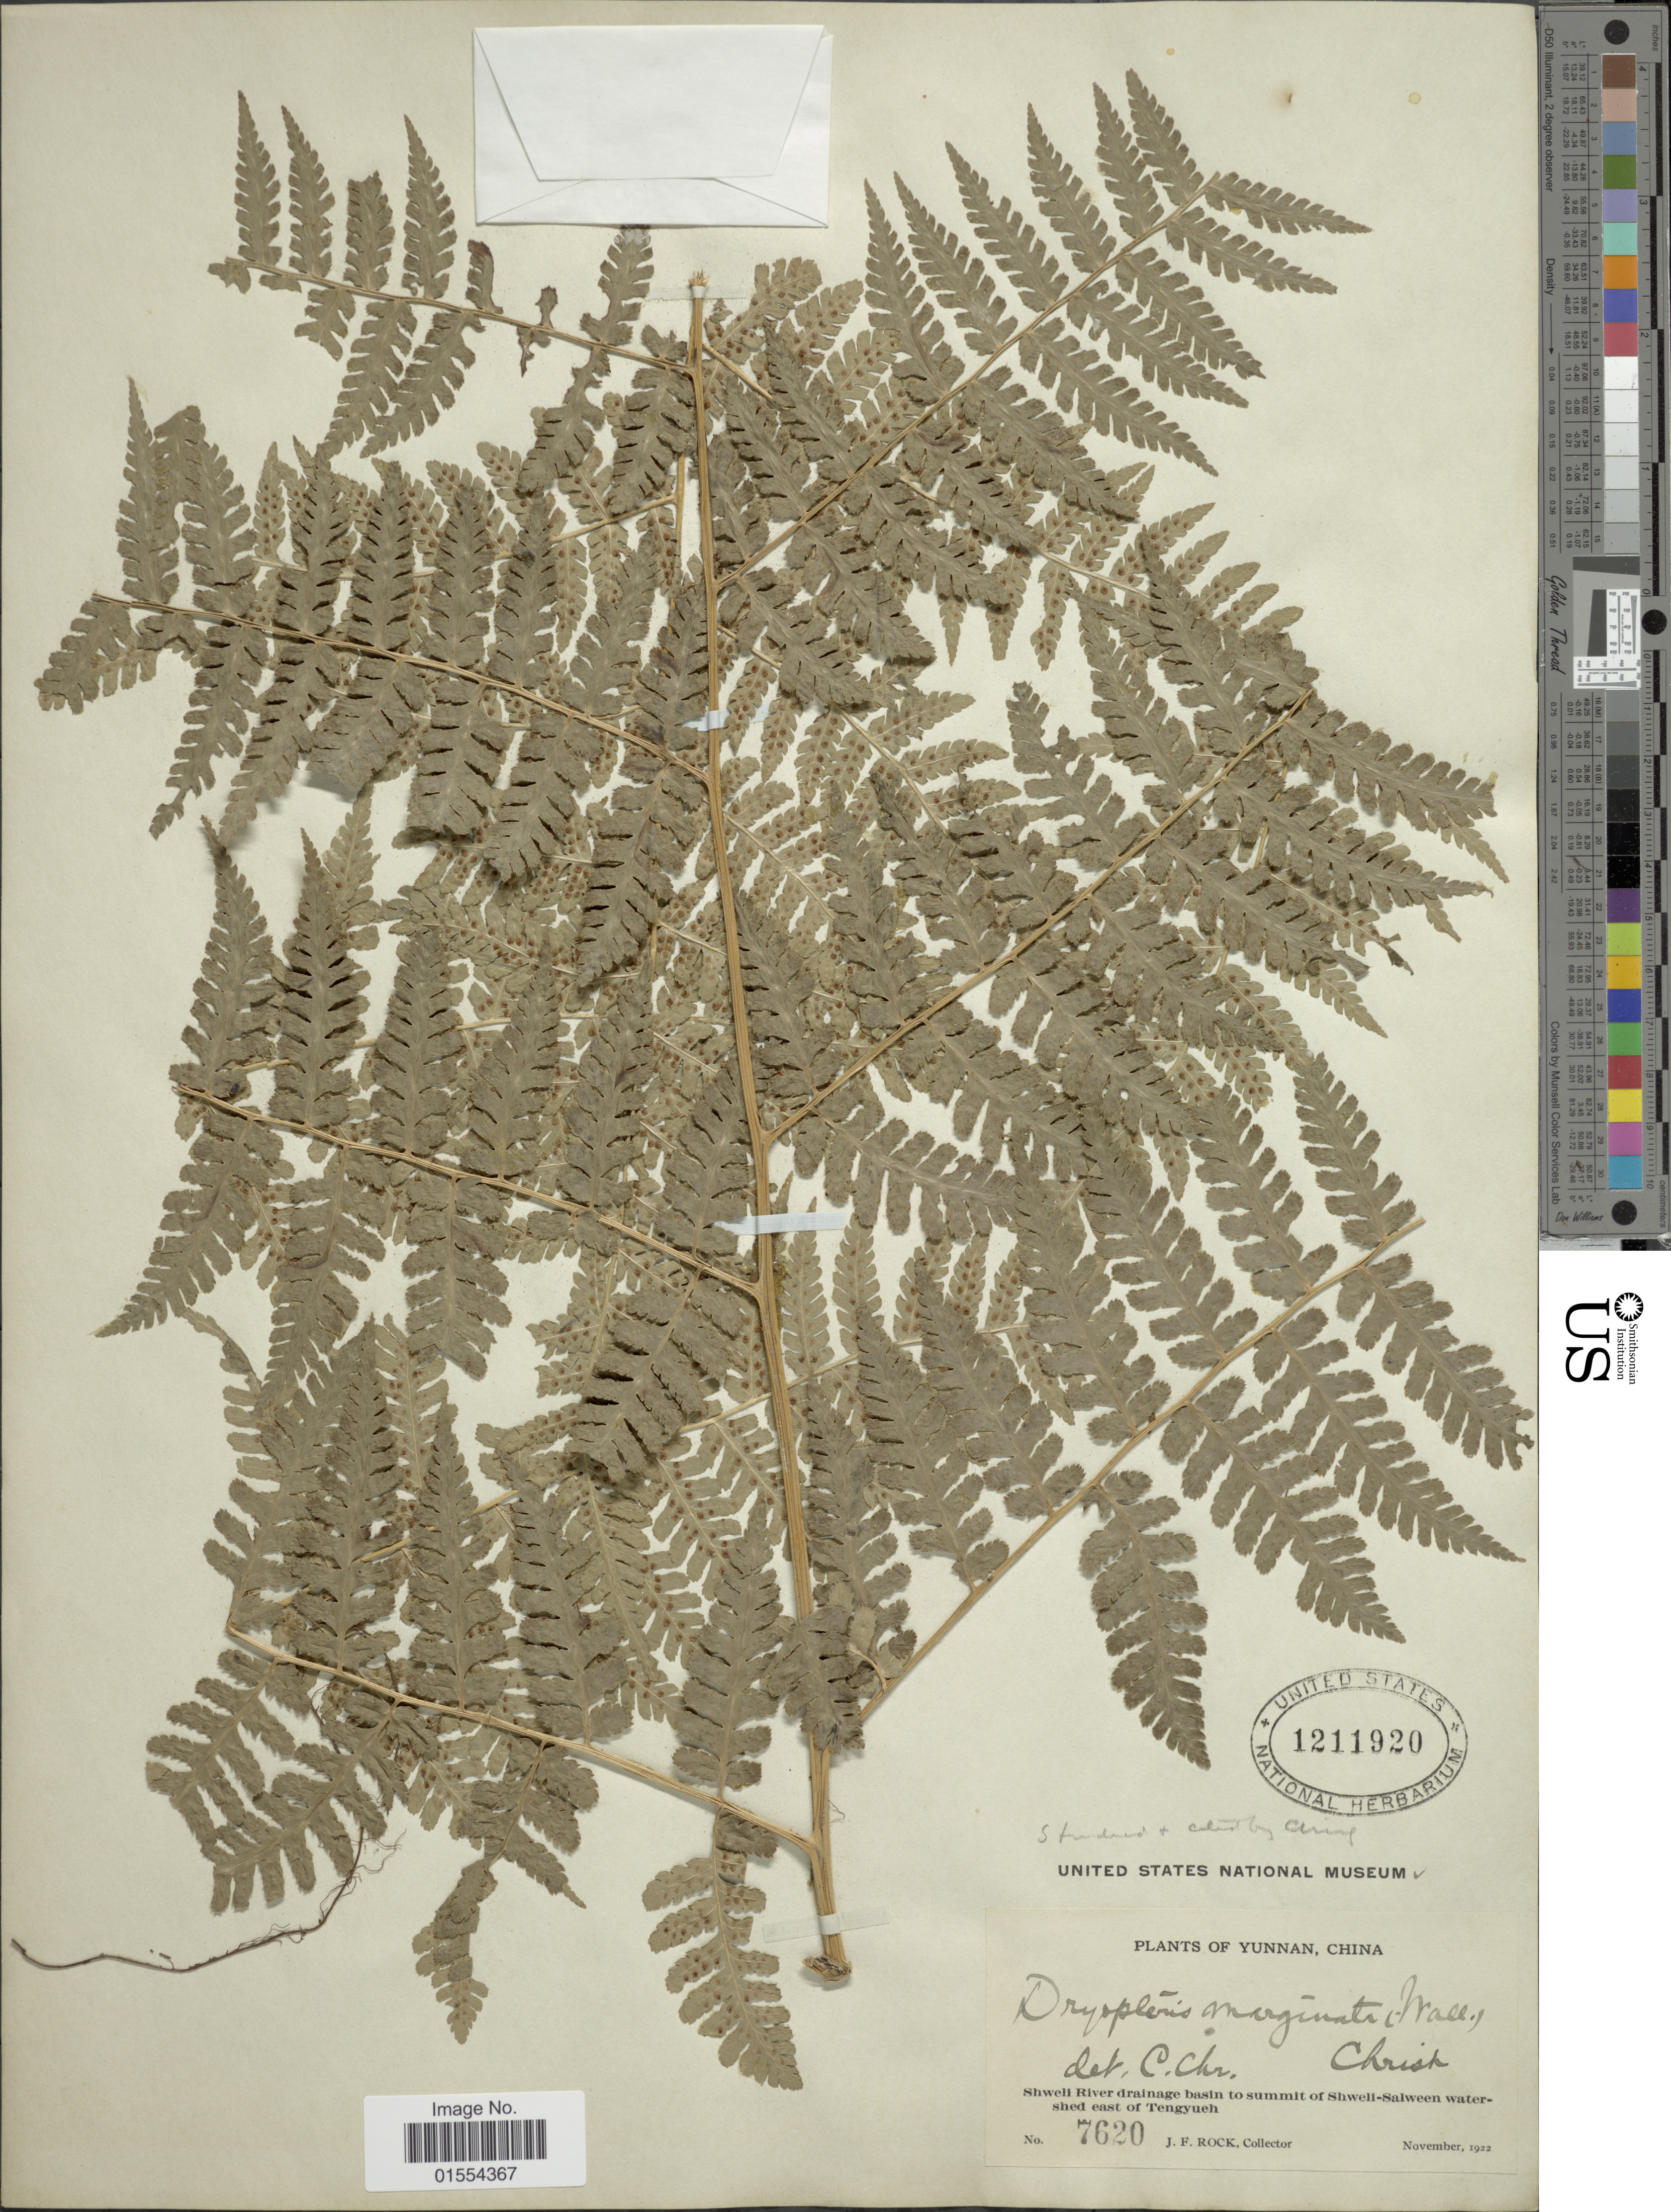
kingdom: Plantae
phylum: Tracheophyta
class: Polypodiopsida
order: Polypodiales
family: Dryopteridaceae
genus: Dryopteris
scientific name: Dryopteris marginata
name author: Christ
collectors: J. Rock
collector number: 7620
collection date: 1922-11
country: China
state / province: Yunnan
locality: Yunnan, China. Sweli River drainage basin to summit of Shweli-Salween water-shed east of Tengyueh.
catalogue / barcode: US 1211920